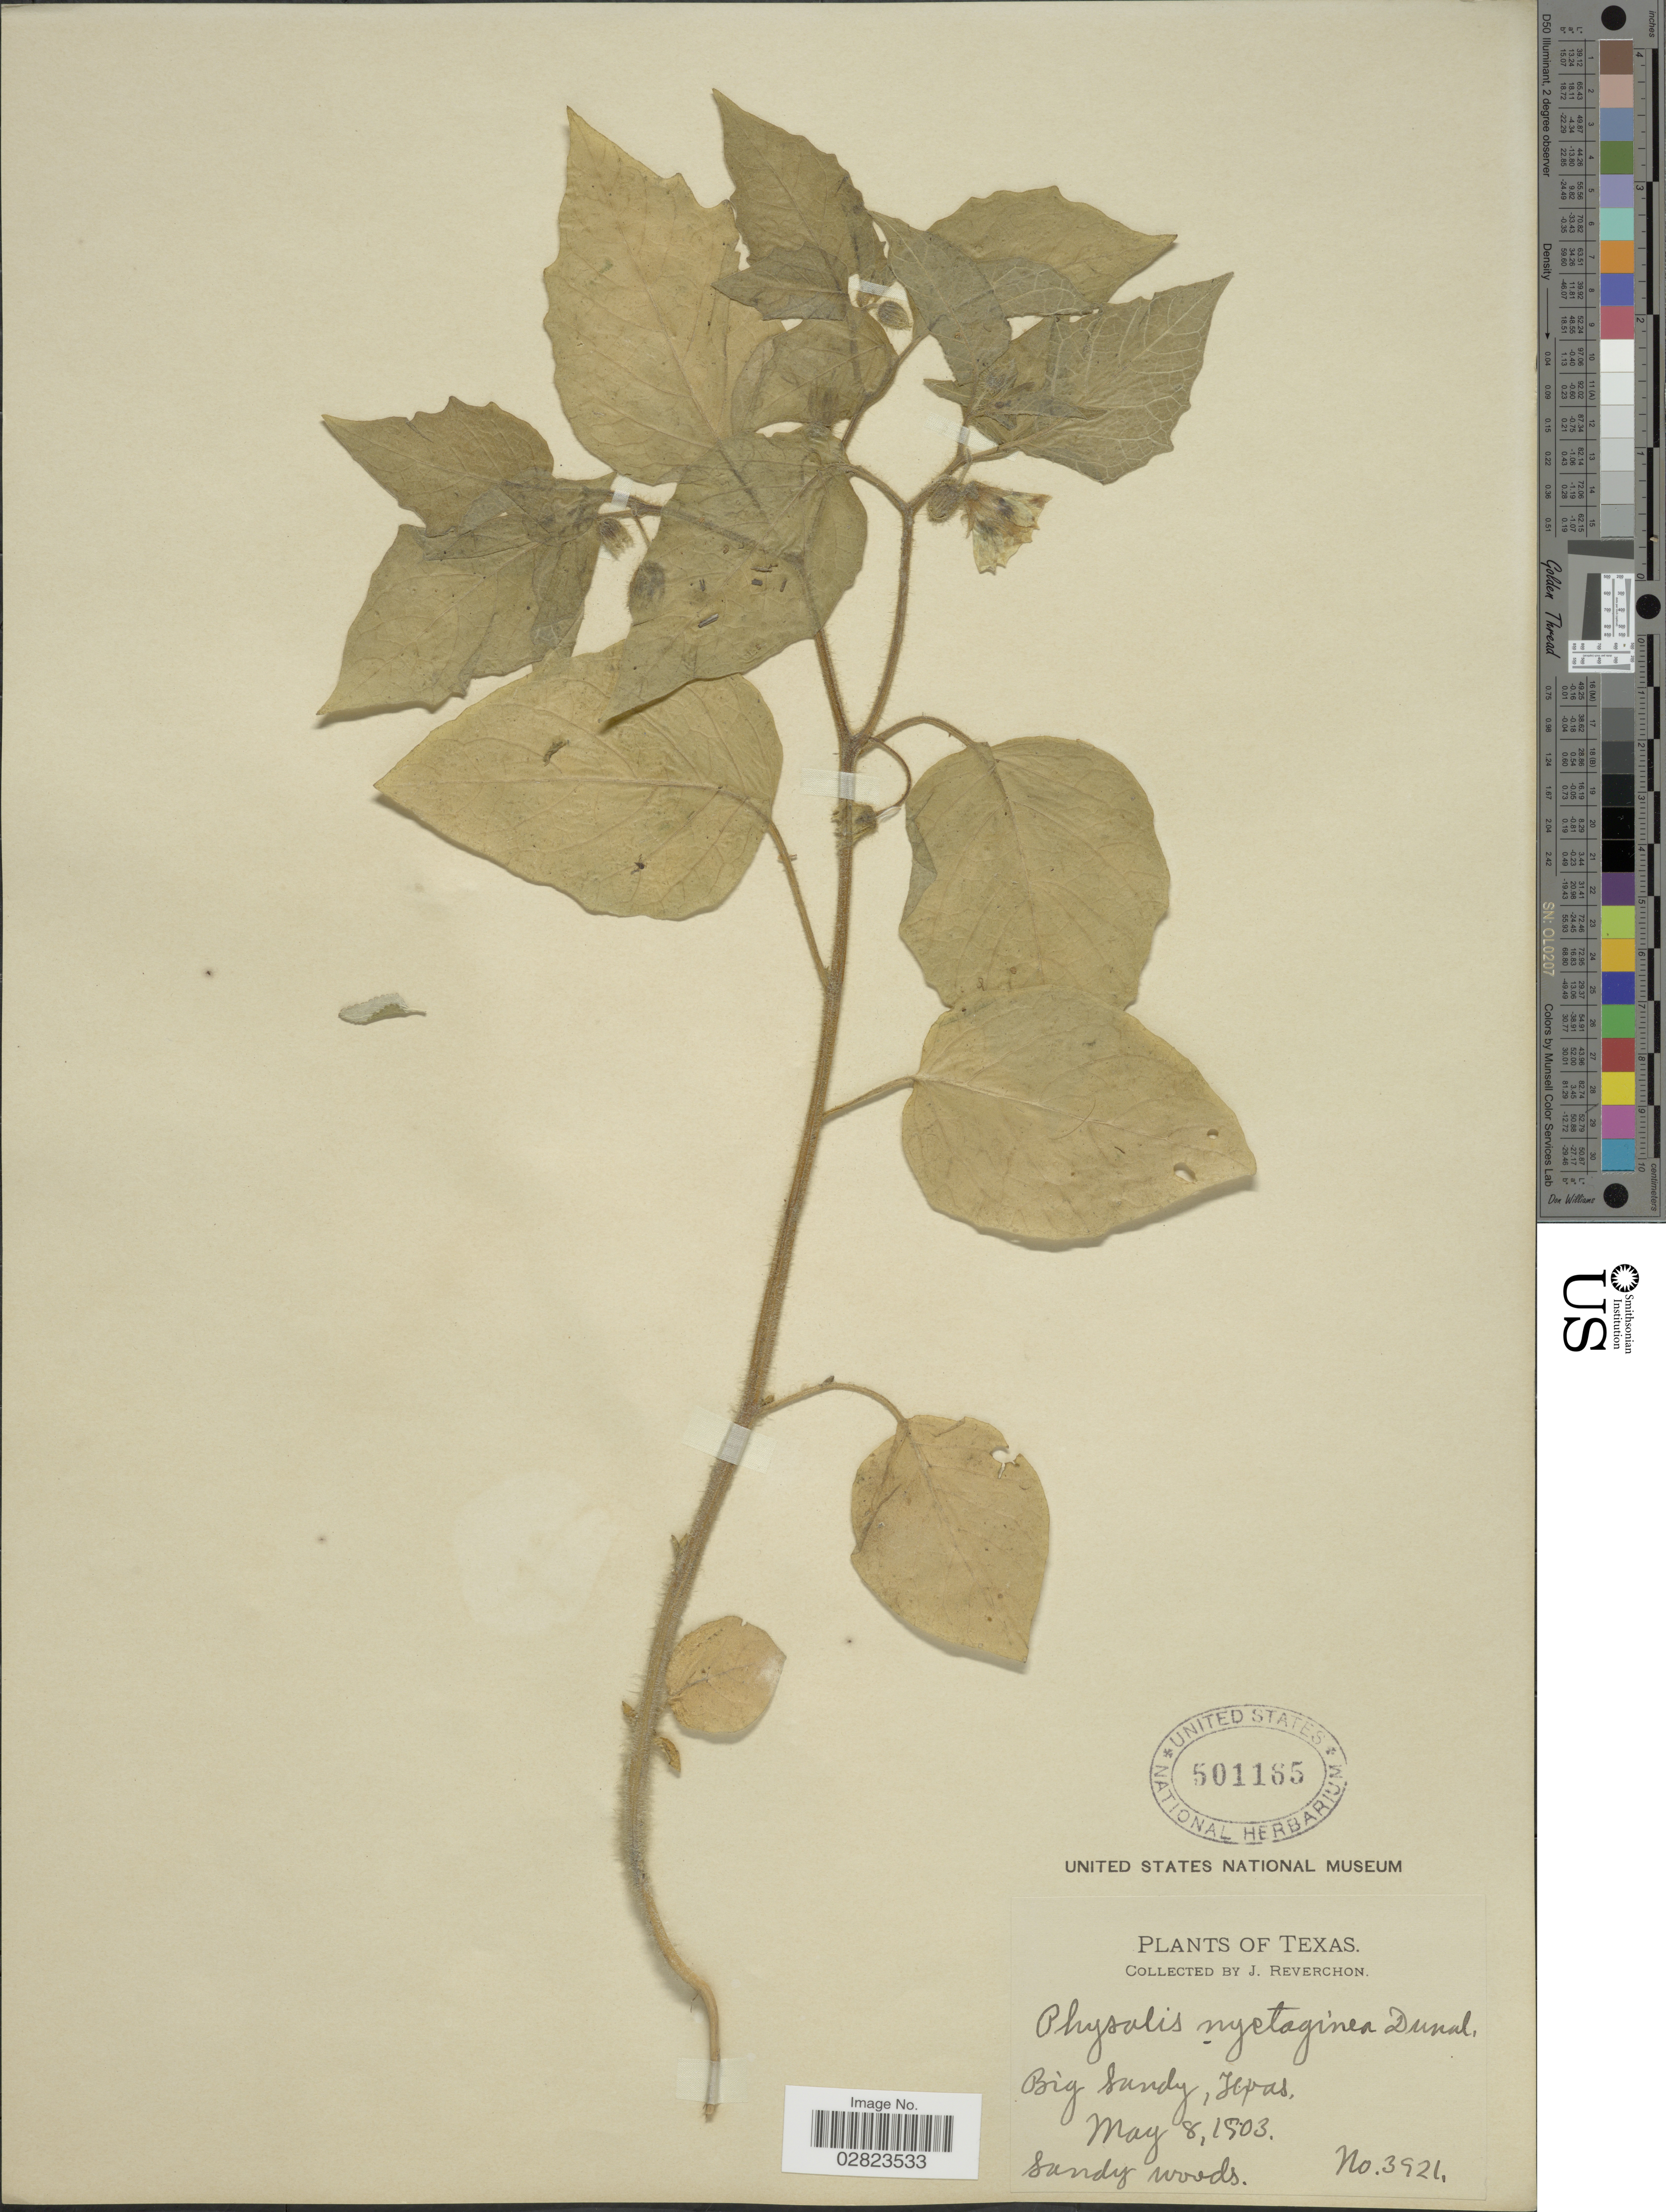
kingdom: Plantae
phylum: Tracheophyta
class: Magnoliopsida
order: Solanales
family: Solanaceae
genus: Physalis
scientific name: Physalis heterophylla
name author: Nees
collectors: J. Reverchon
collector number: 3921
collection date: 1903-05-08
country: United States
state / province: Texas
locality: Big Sandy.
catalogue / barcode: US 501165